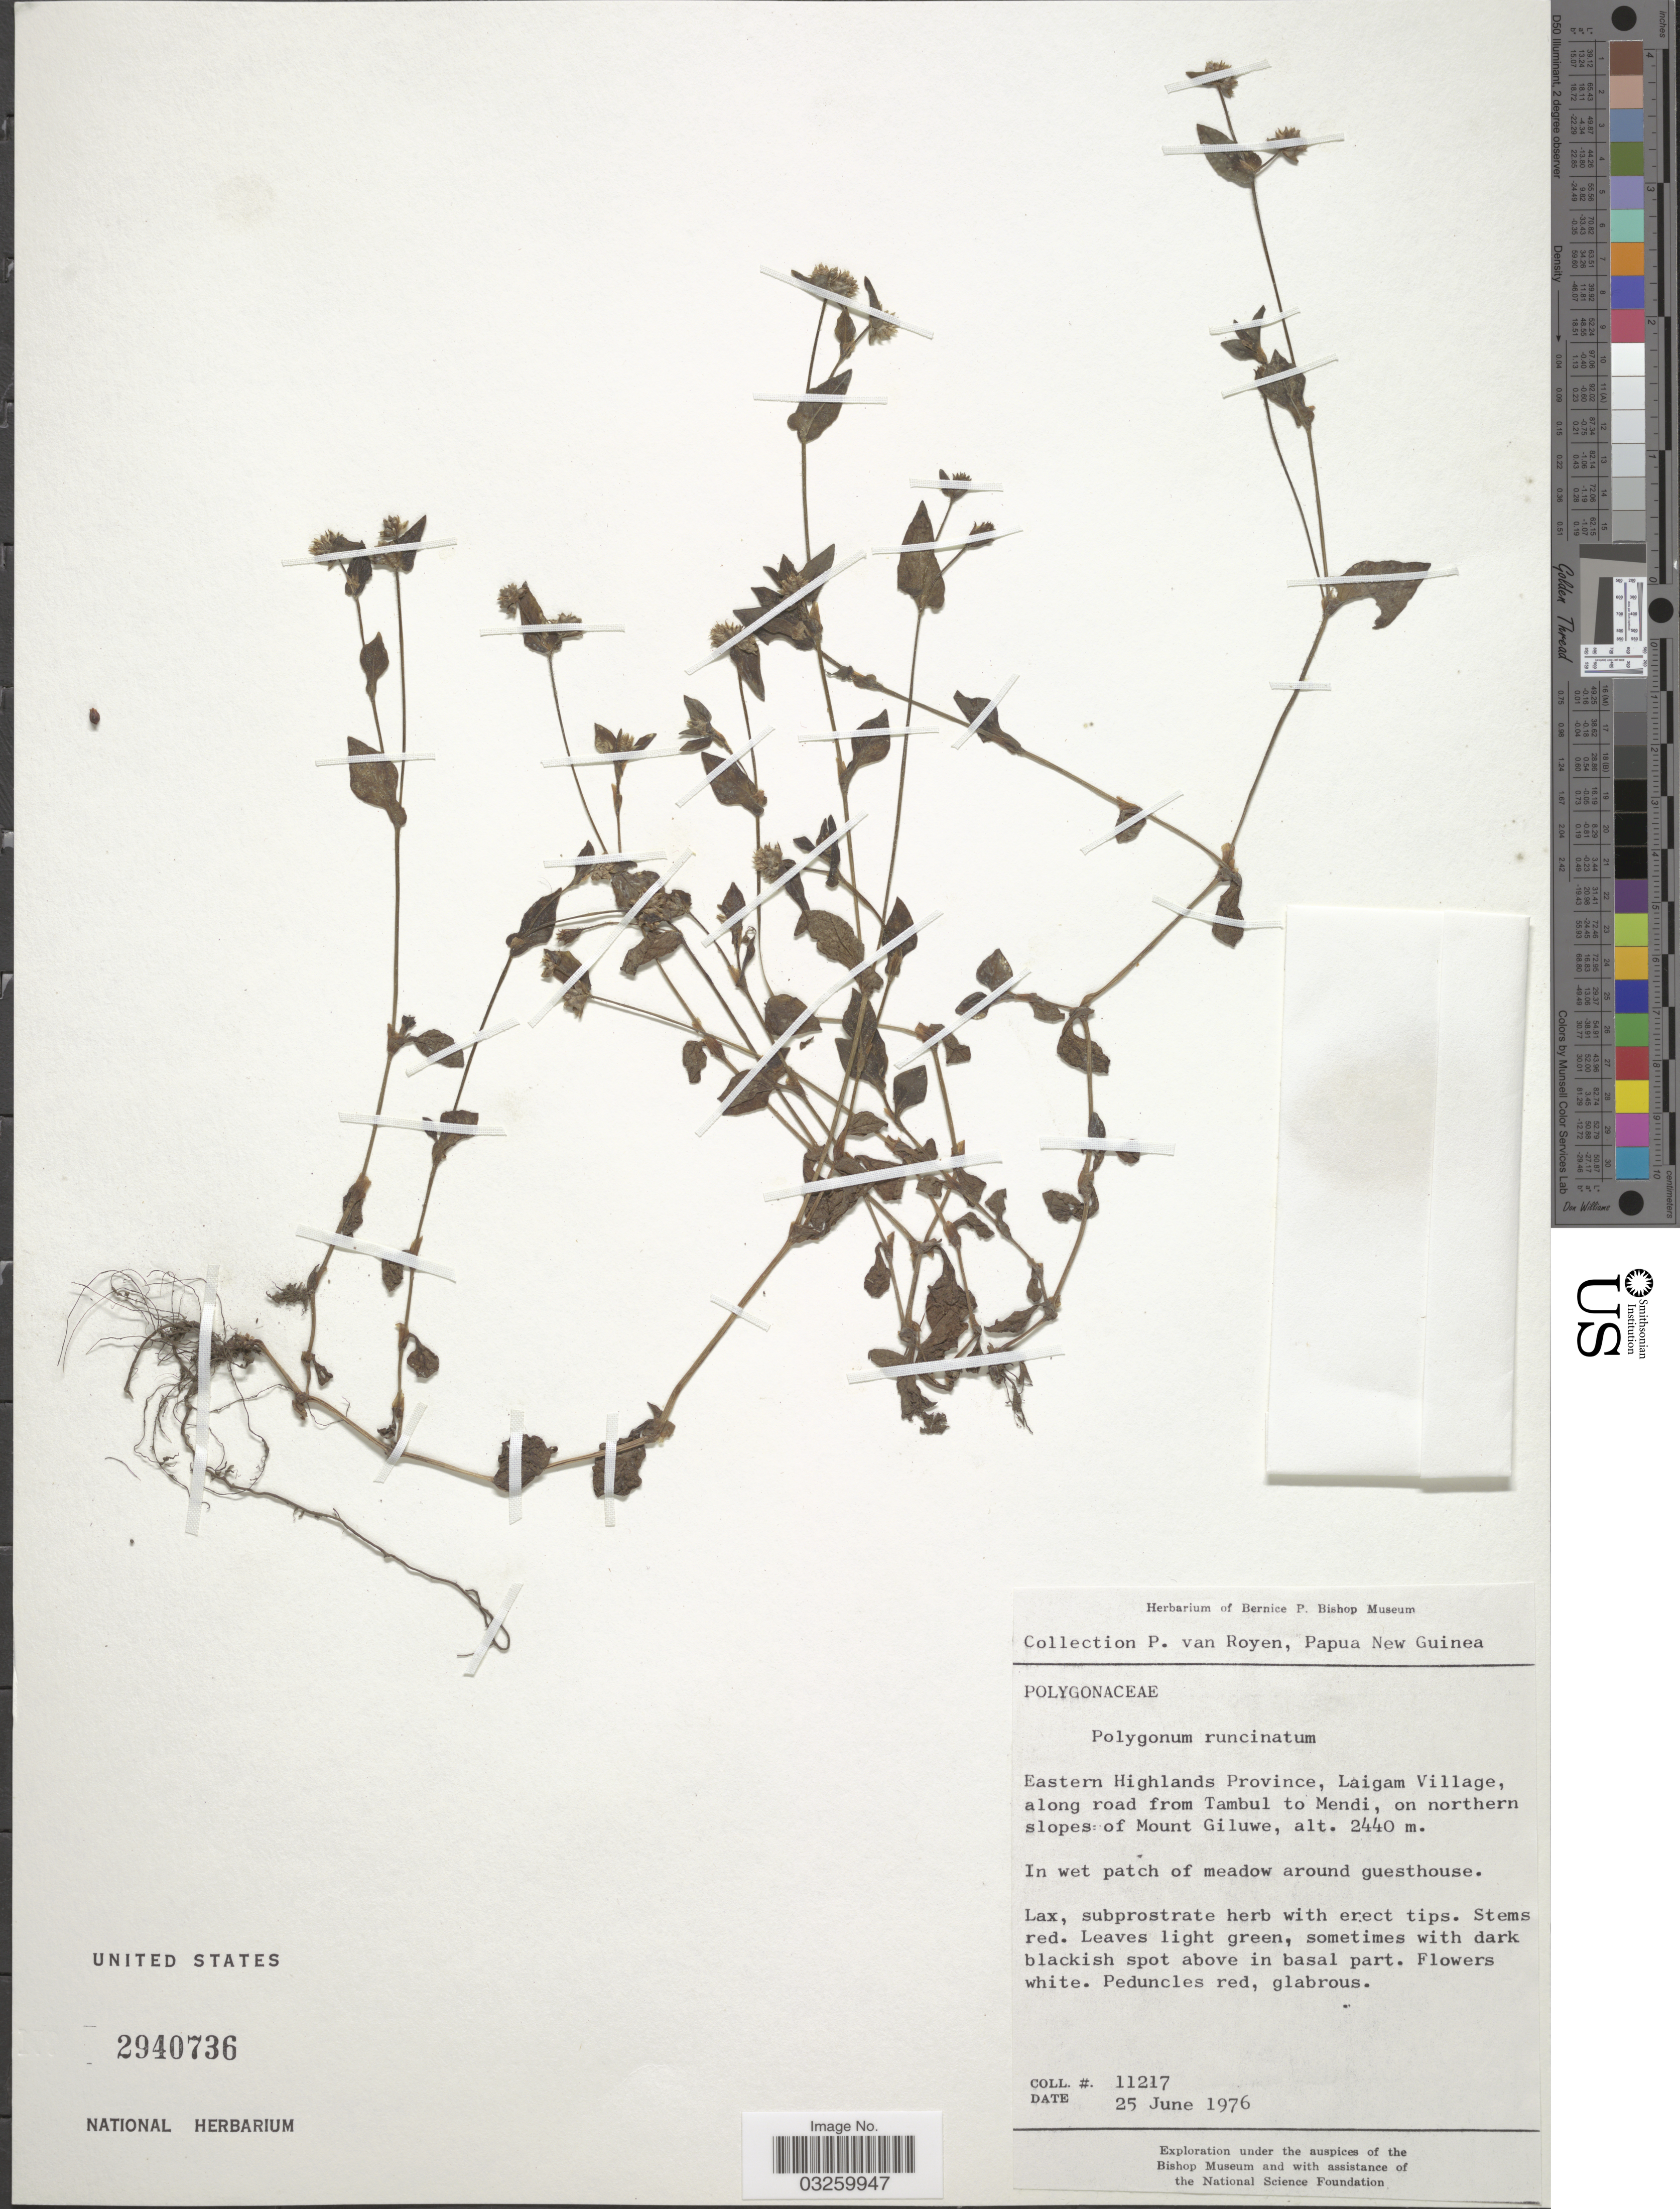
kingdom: Plantae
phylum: Tracheophyta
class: Magnoliopsida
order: Caryophyllales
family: Polygonaceae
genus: Persicaria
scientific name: Persicaria runcinata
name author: (Buch.-Ham.) D. Don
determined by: Wagner, W. L., (BOT), Smithsonian Institution - National Museum of Natural History (UNITED STATES)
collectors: P. van Royen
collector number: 11217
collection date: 1976-06-25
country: Papua New Guinea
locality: Eastern Highlands Province, Laigam Village, along road from Tambul to Mendi, on northern slopes of Mount Giluwe.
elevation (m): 2440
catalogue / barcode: US 2940736